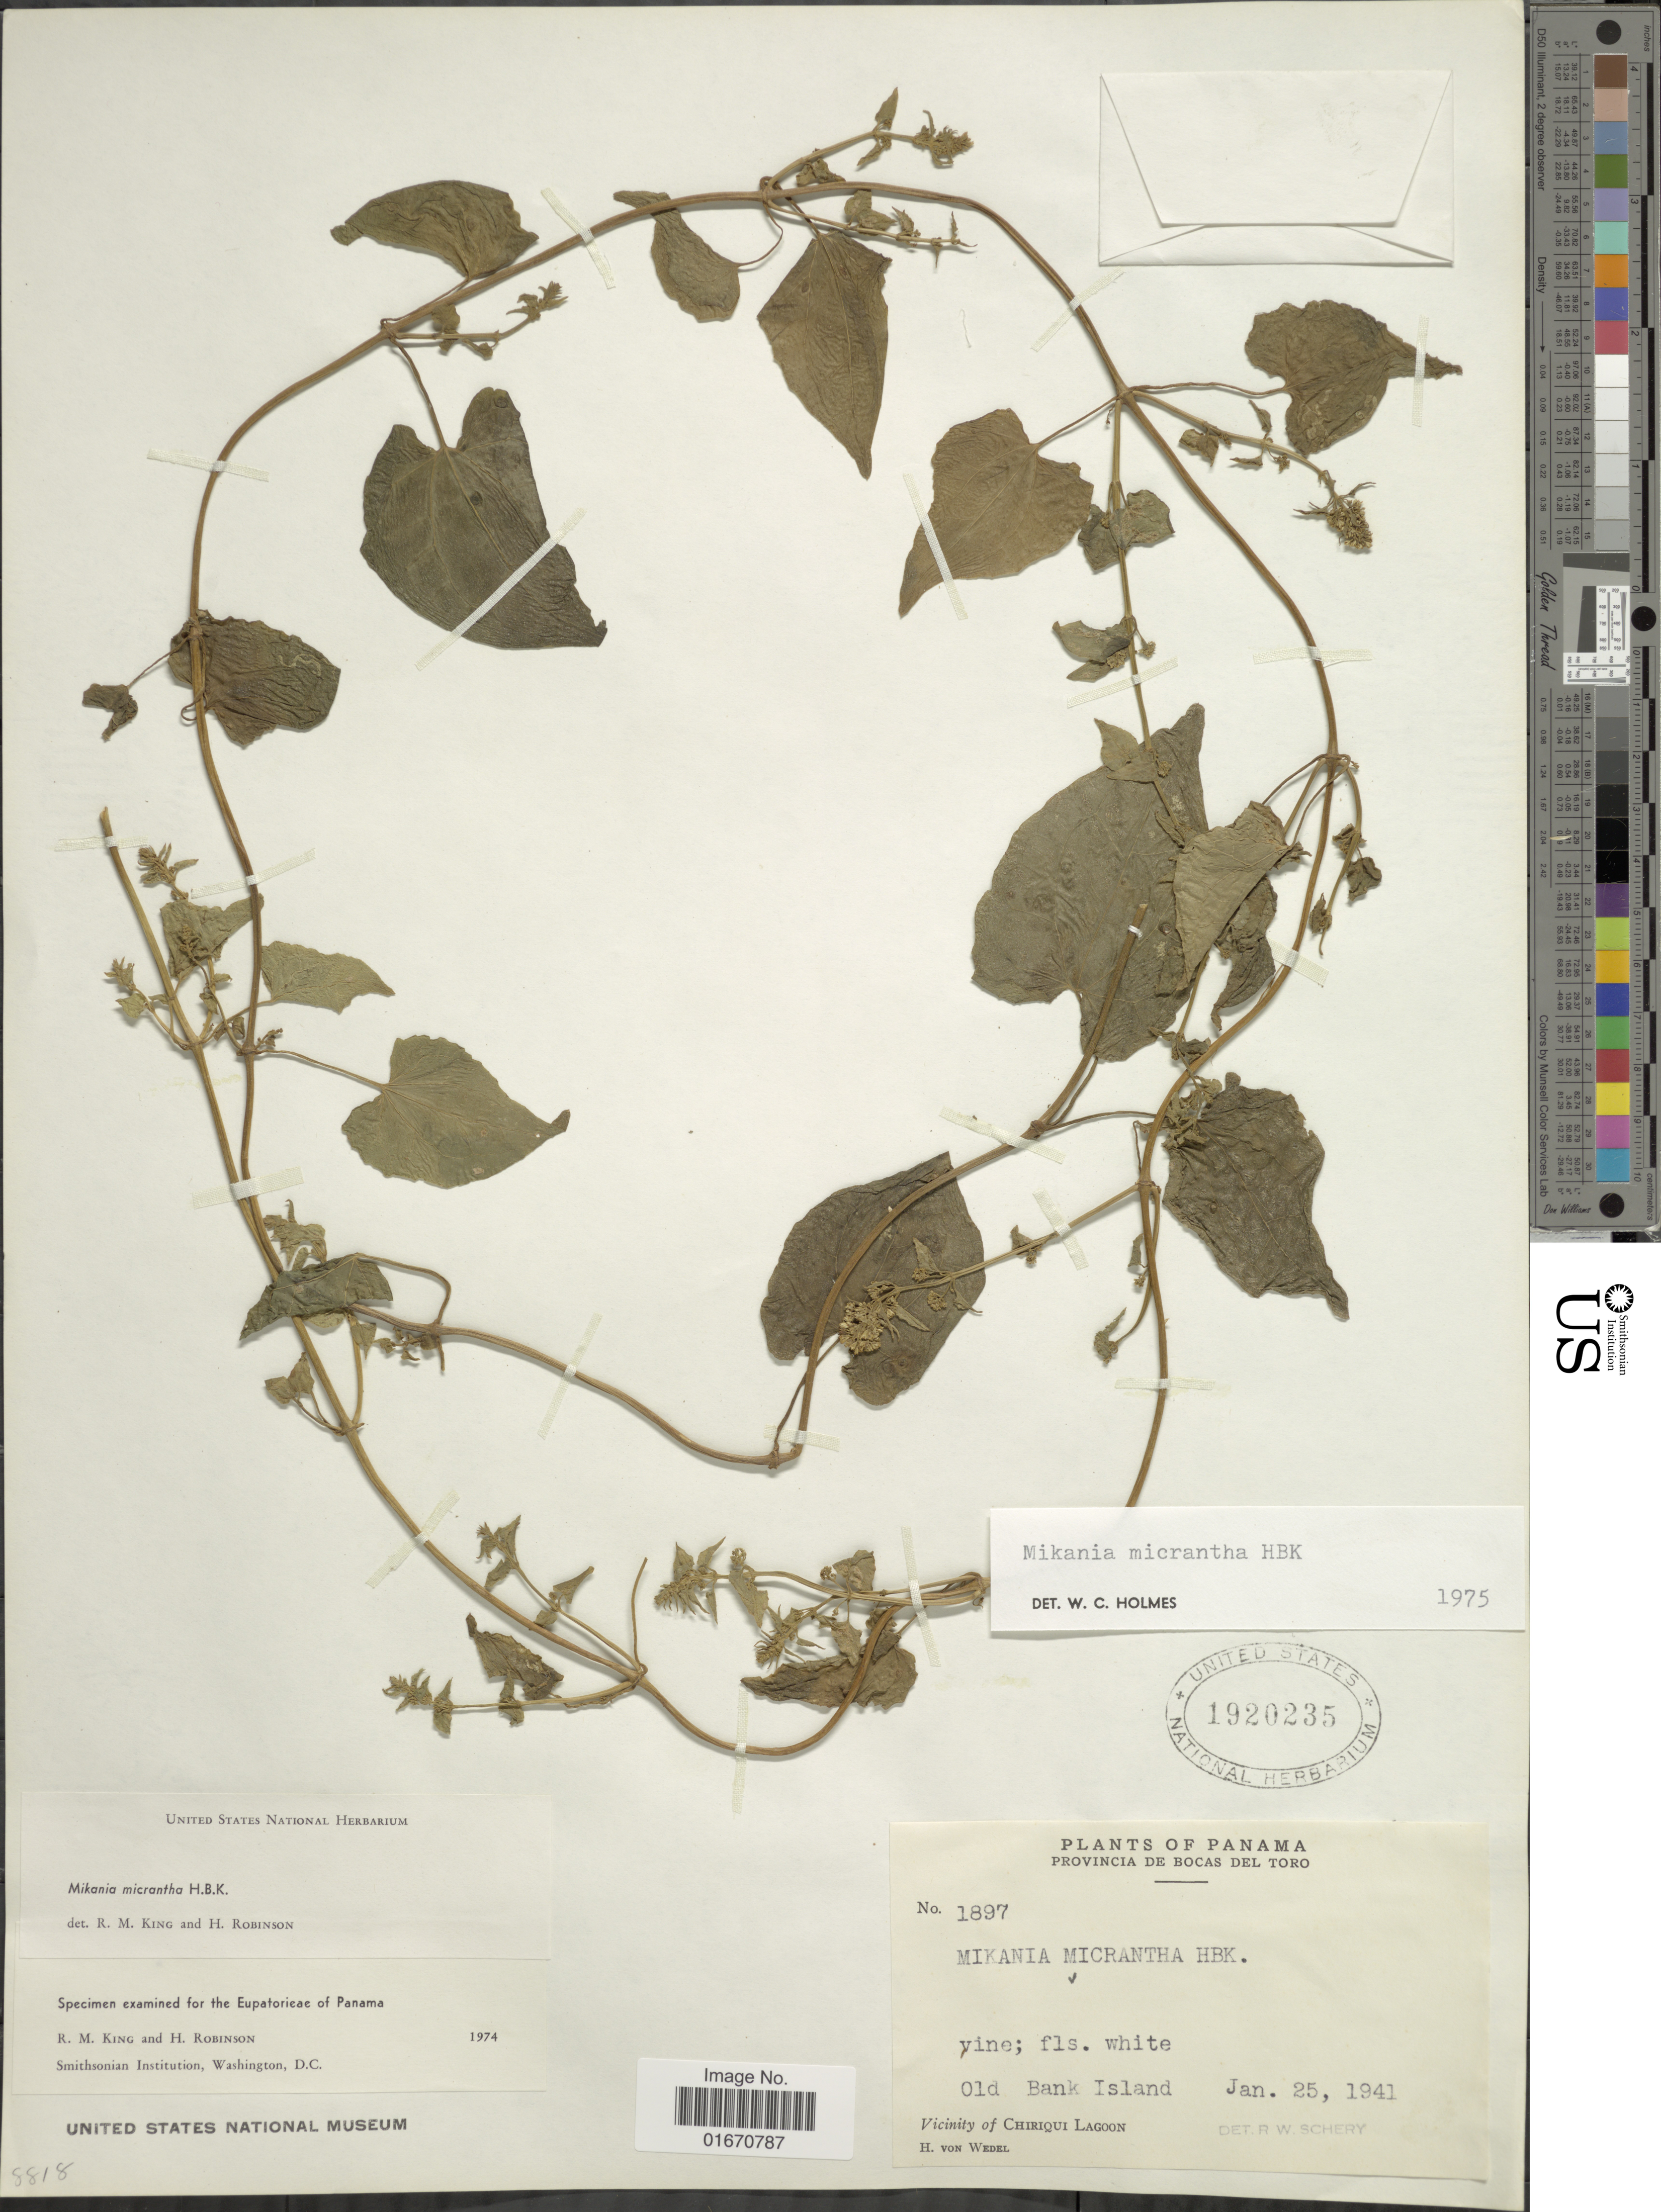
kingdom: Plantae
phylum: Tracheophyta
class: Magnoliopsida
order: Asterales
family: Asteraceae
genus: Mikania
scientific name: Mikania micrantha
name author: Kunth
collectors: H. von Wedel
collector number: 1897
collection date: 1941-01-25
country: Panama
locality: Provincia de Bocas del Toro, Old Bank Island, Vicinity of Chiriqui Lagoon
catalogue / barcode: US 1920235